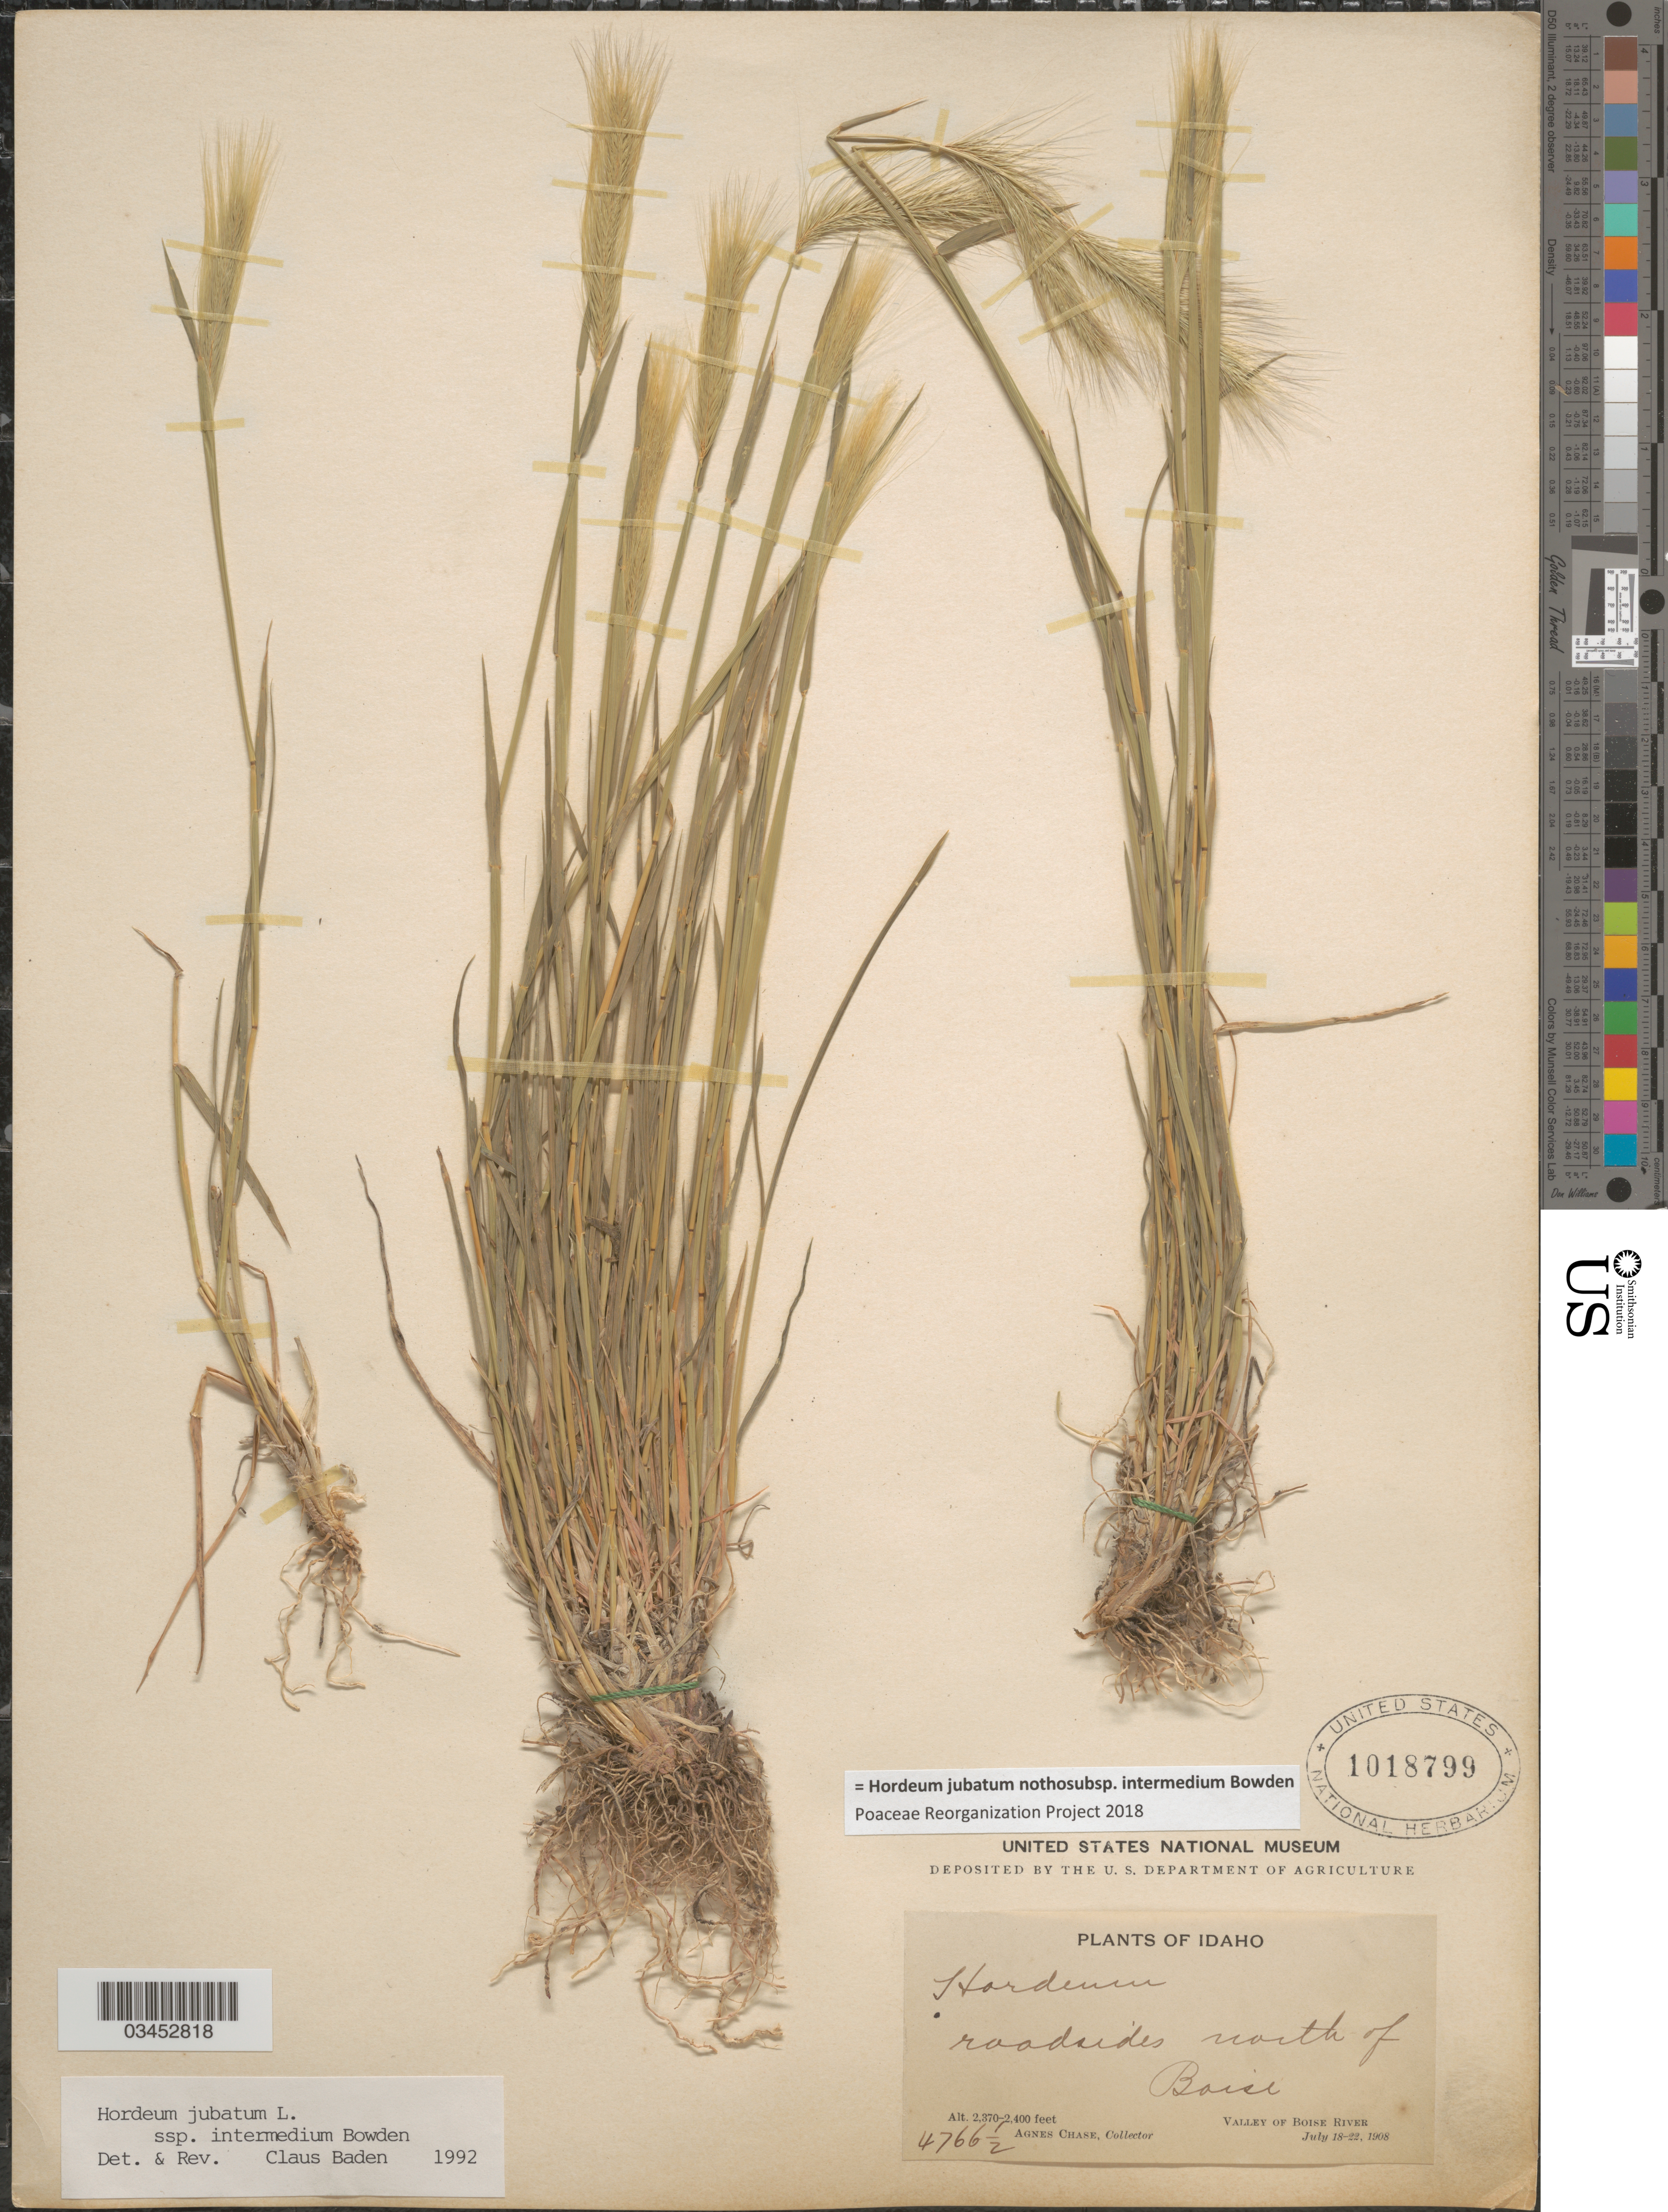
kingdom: Plantae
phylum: Tracheophyta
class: Liliopsida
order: Poales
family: Poaceae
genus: Hordeum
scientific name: Hordeum jubatum nothosubsp. intermedium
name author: Bowden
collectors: A. Chase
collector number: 4766½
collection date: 1908-07-18/1908-07-22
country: United States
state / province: Idaho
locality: Roadside north of Boise. Valley of Boise River.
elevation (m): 722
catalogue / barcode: US 1018799